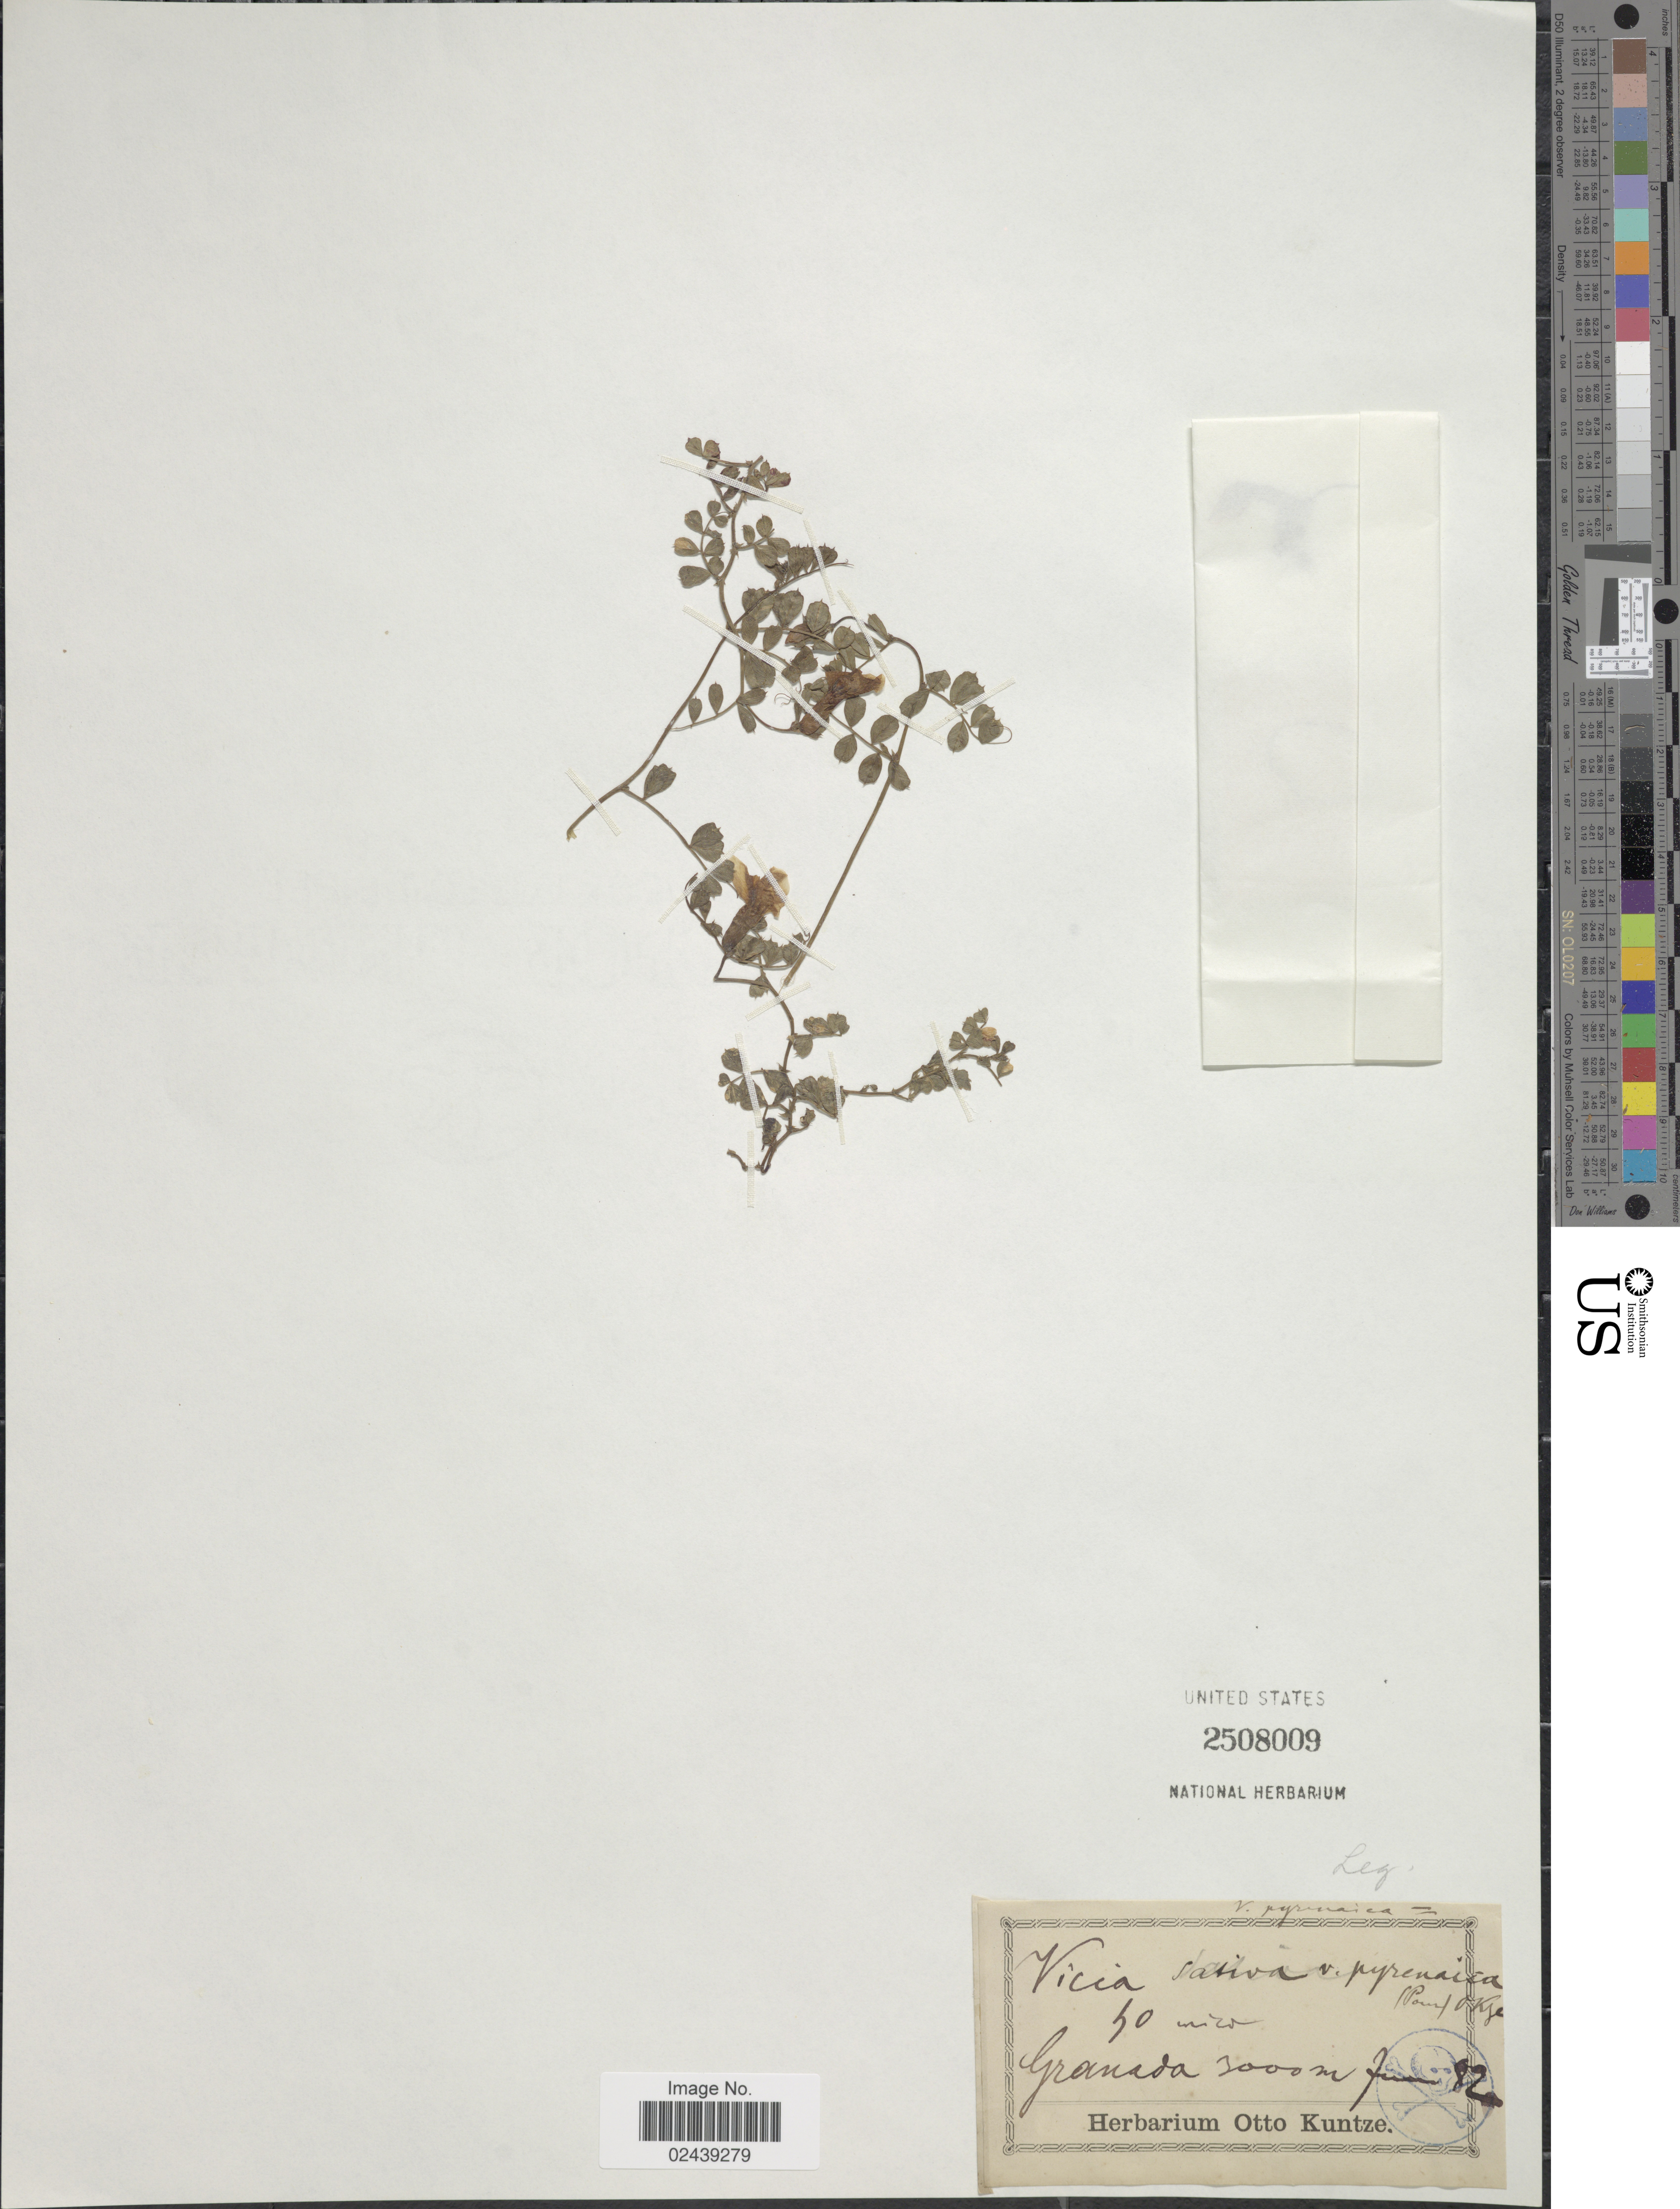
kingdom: Plantae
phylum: Tracheophyta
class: Magnoliopsida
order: Fabales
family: Fabaceae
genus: Vicia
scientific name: Vicia sativa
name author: L.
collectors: ex herb. Otto Kuntze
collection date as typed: Transcribed d/m/y: /6/82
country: Spain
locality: Granada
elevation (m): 3000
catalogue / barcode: US 2508009